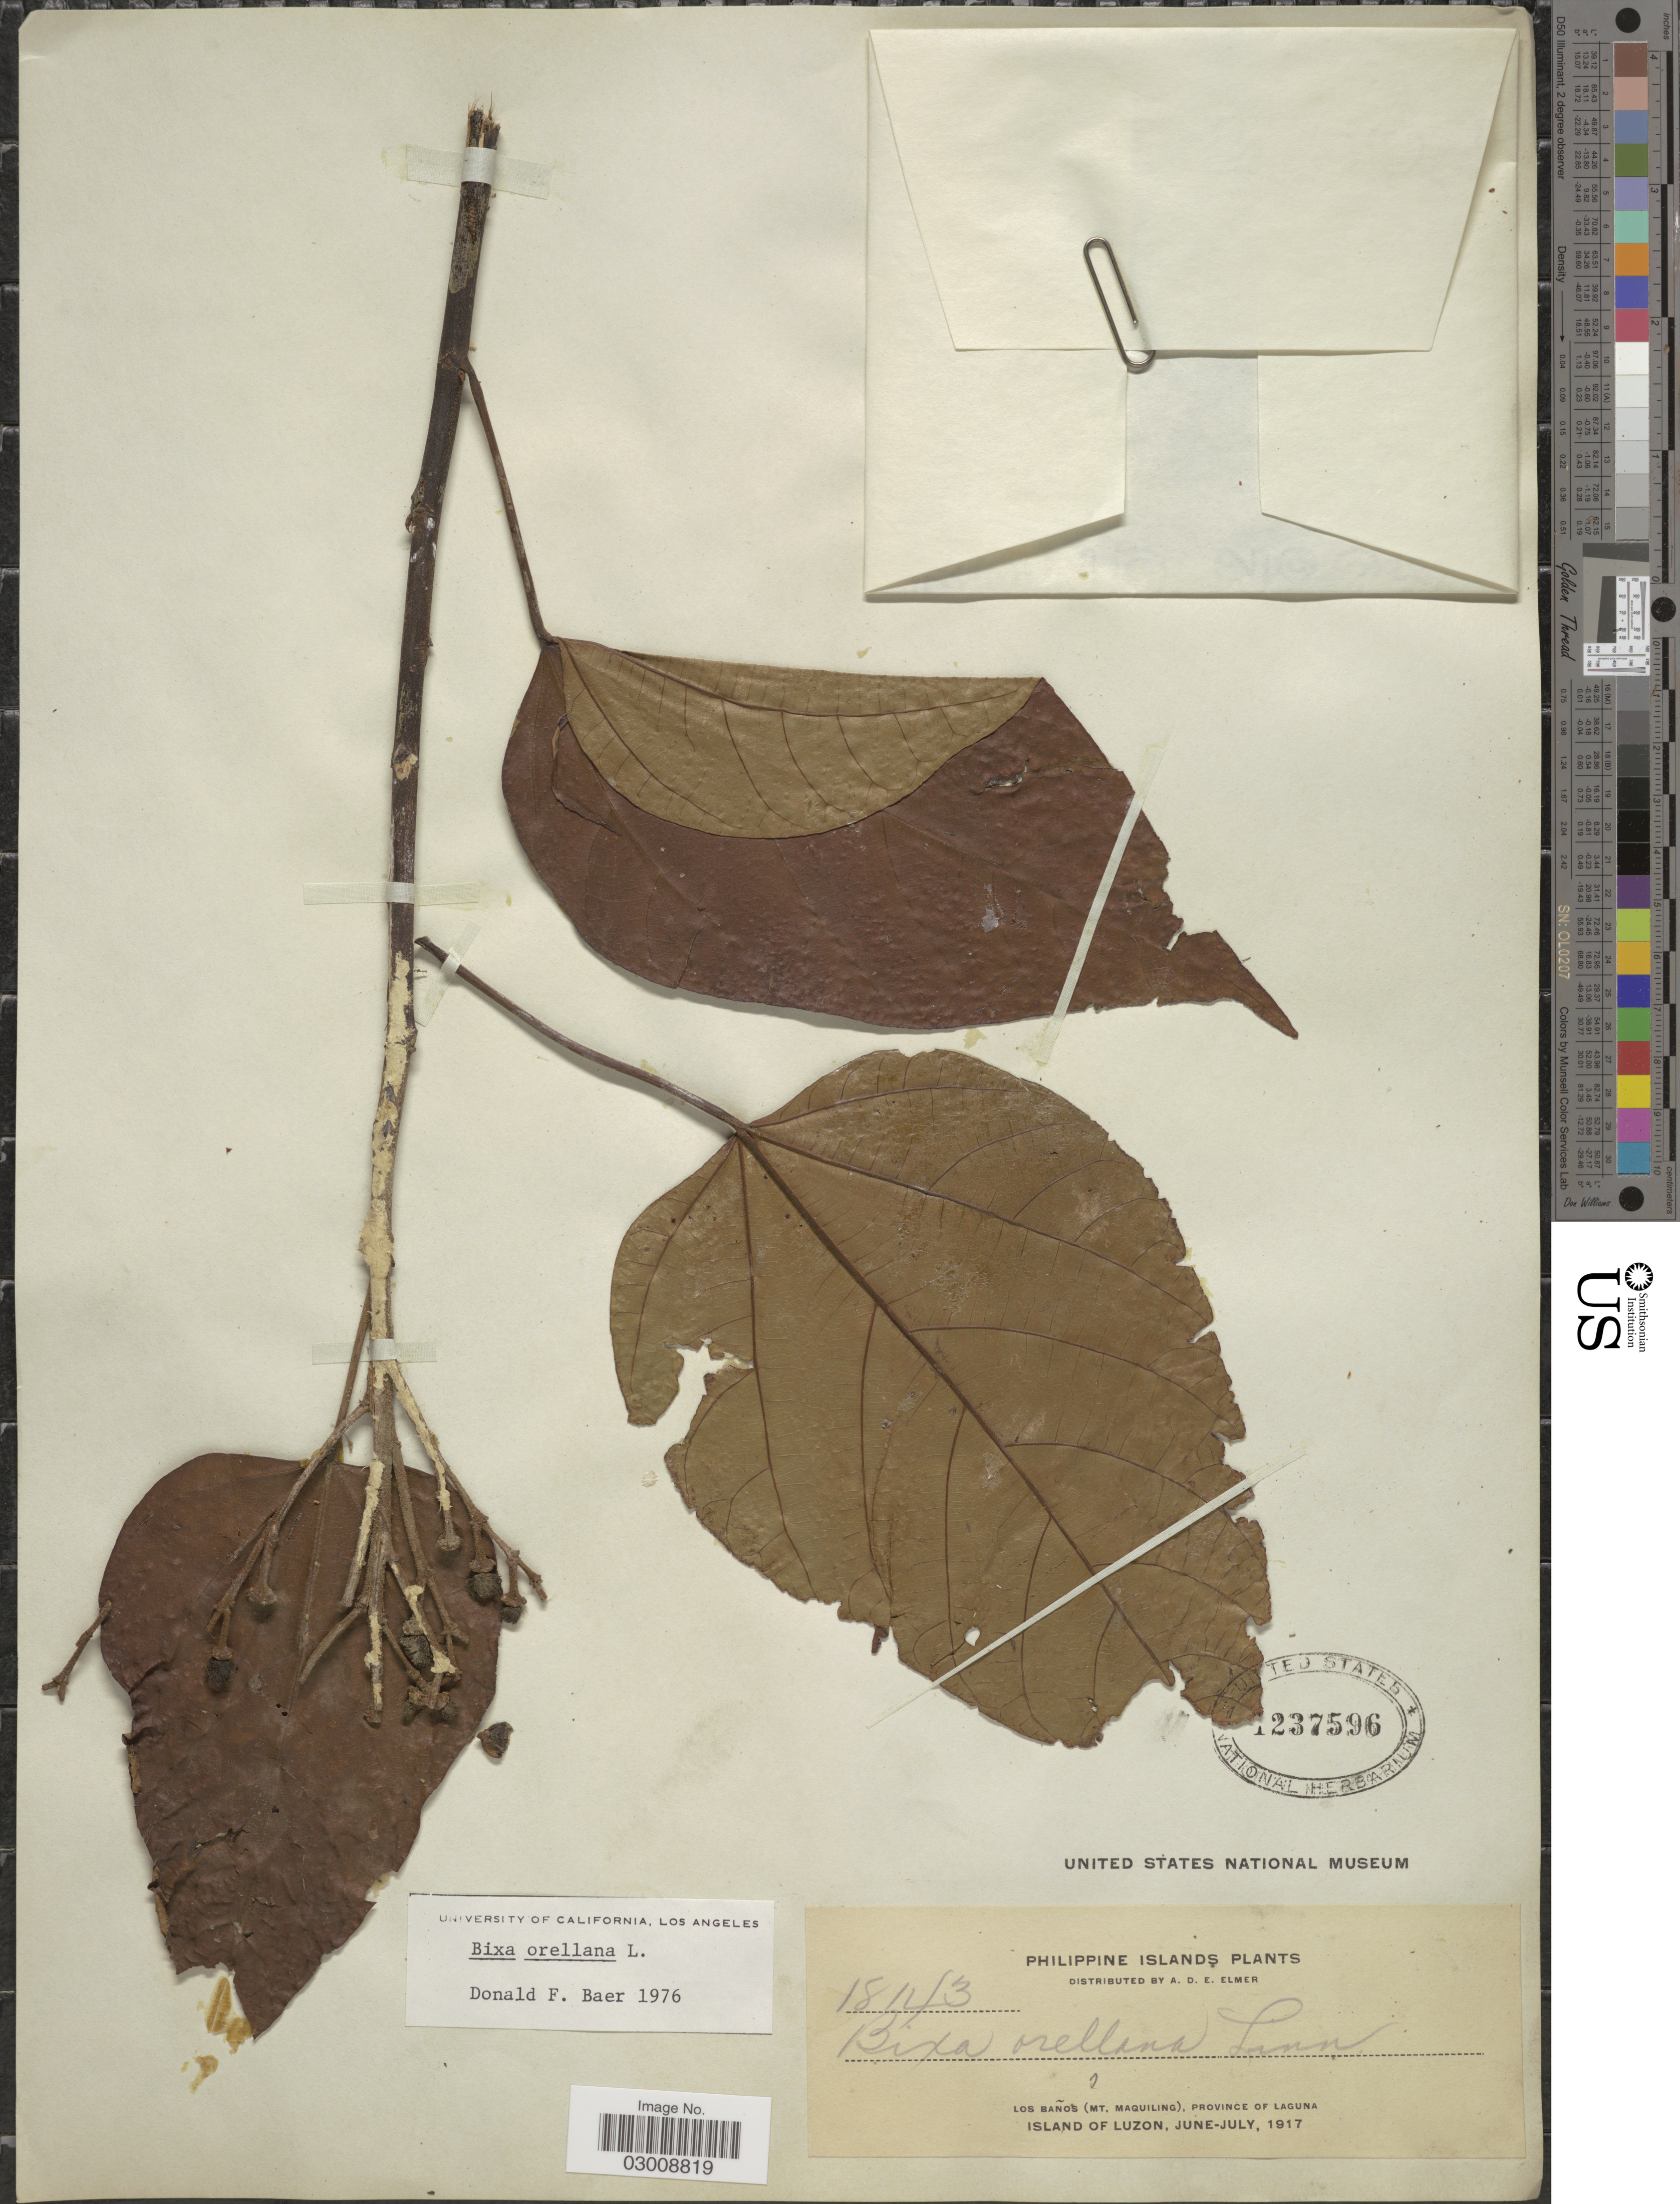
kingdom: Plantae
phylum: Tracheophyta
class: Magnoliopsida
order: Malvales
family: Bixaceae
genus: Bixa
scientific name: Bixa orellana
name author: L.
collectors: A. D. E. Elmer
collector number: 18143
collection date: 1917-06/1917-07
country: Philippines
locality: Philippine Islands. Los Baños (Mt. Maquiling), Province of Laguna. Island of Luzon.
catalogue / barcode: US 1237596